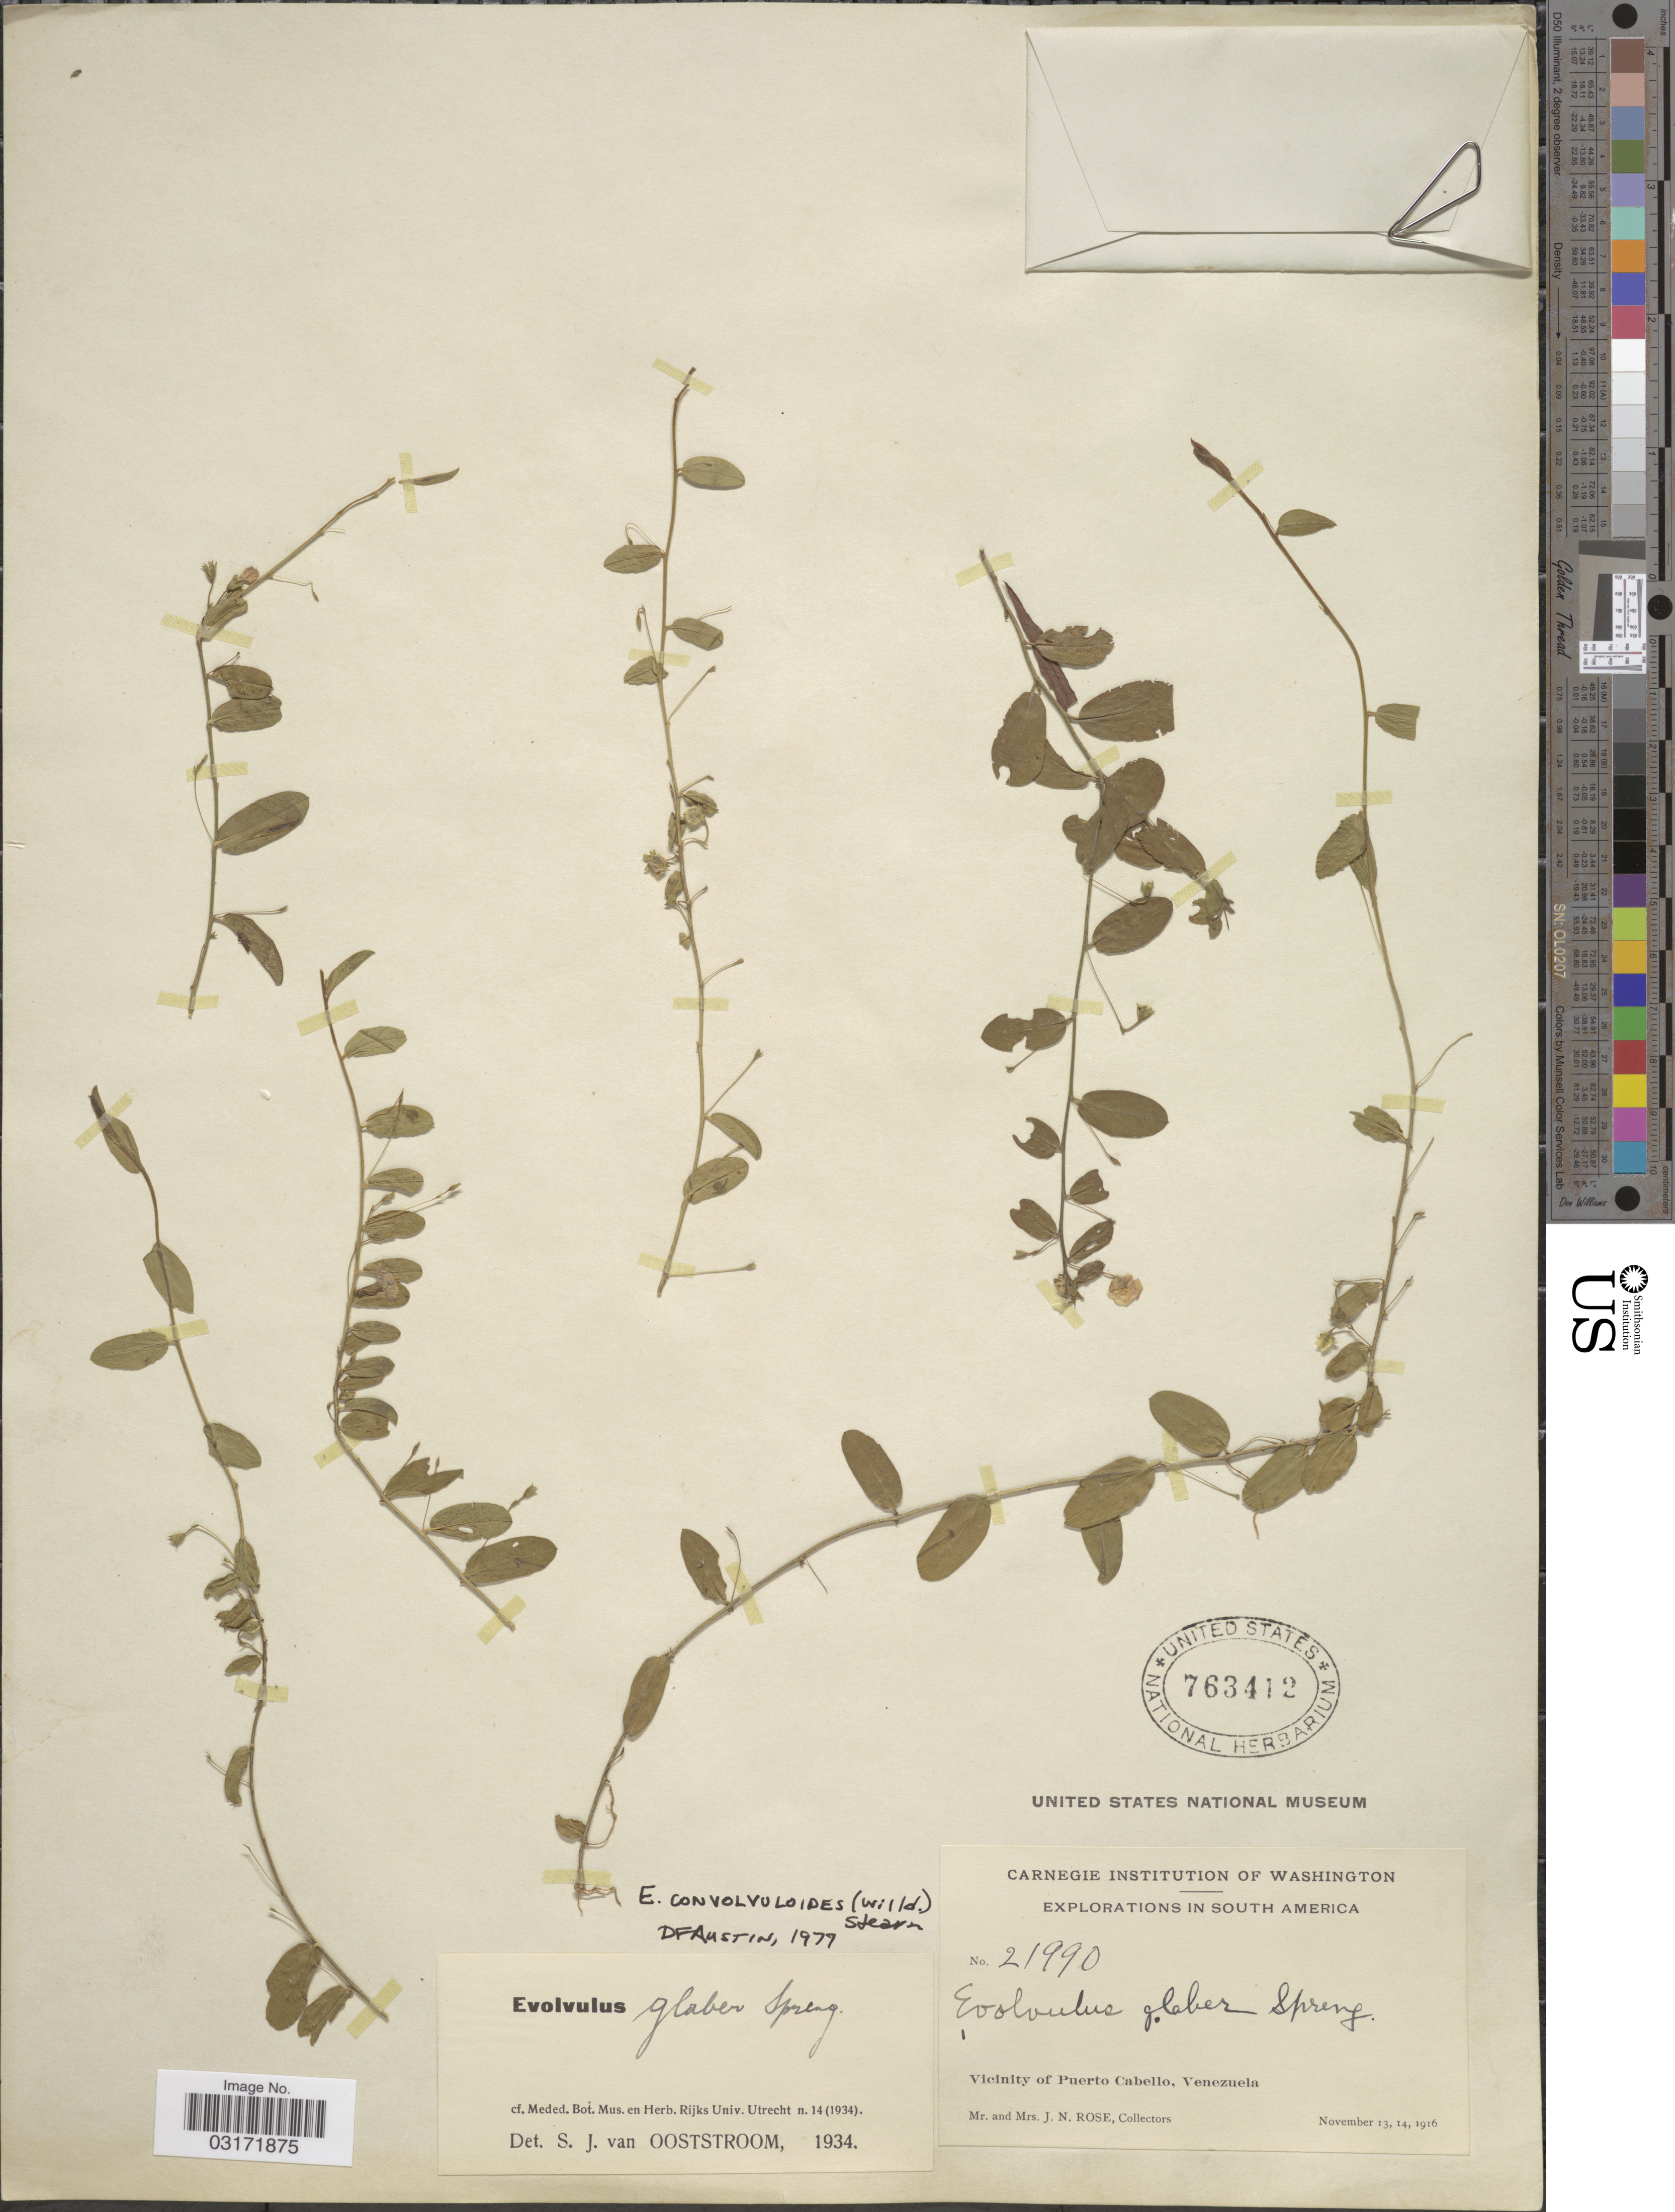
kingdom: Plantae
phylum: Tracheophyta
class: Magnoliopsida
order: Solanales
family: Convolvulaceae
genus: Evolvulus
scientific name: Evolvulus convolvuloides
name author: (Willd. ex Schult.) Stearn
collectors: J. N. Rose & L. B. Rose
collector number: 21990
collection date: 1916-11-13/1916-11-14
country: Venezuela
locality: Vicinity of Puerto Cabello.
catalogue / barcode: US 763412